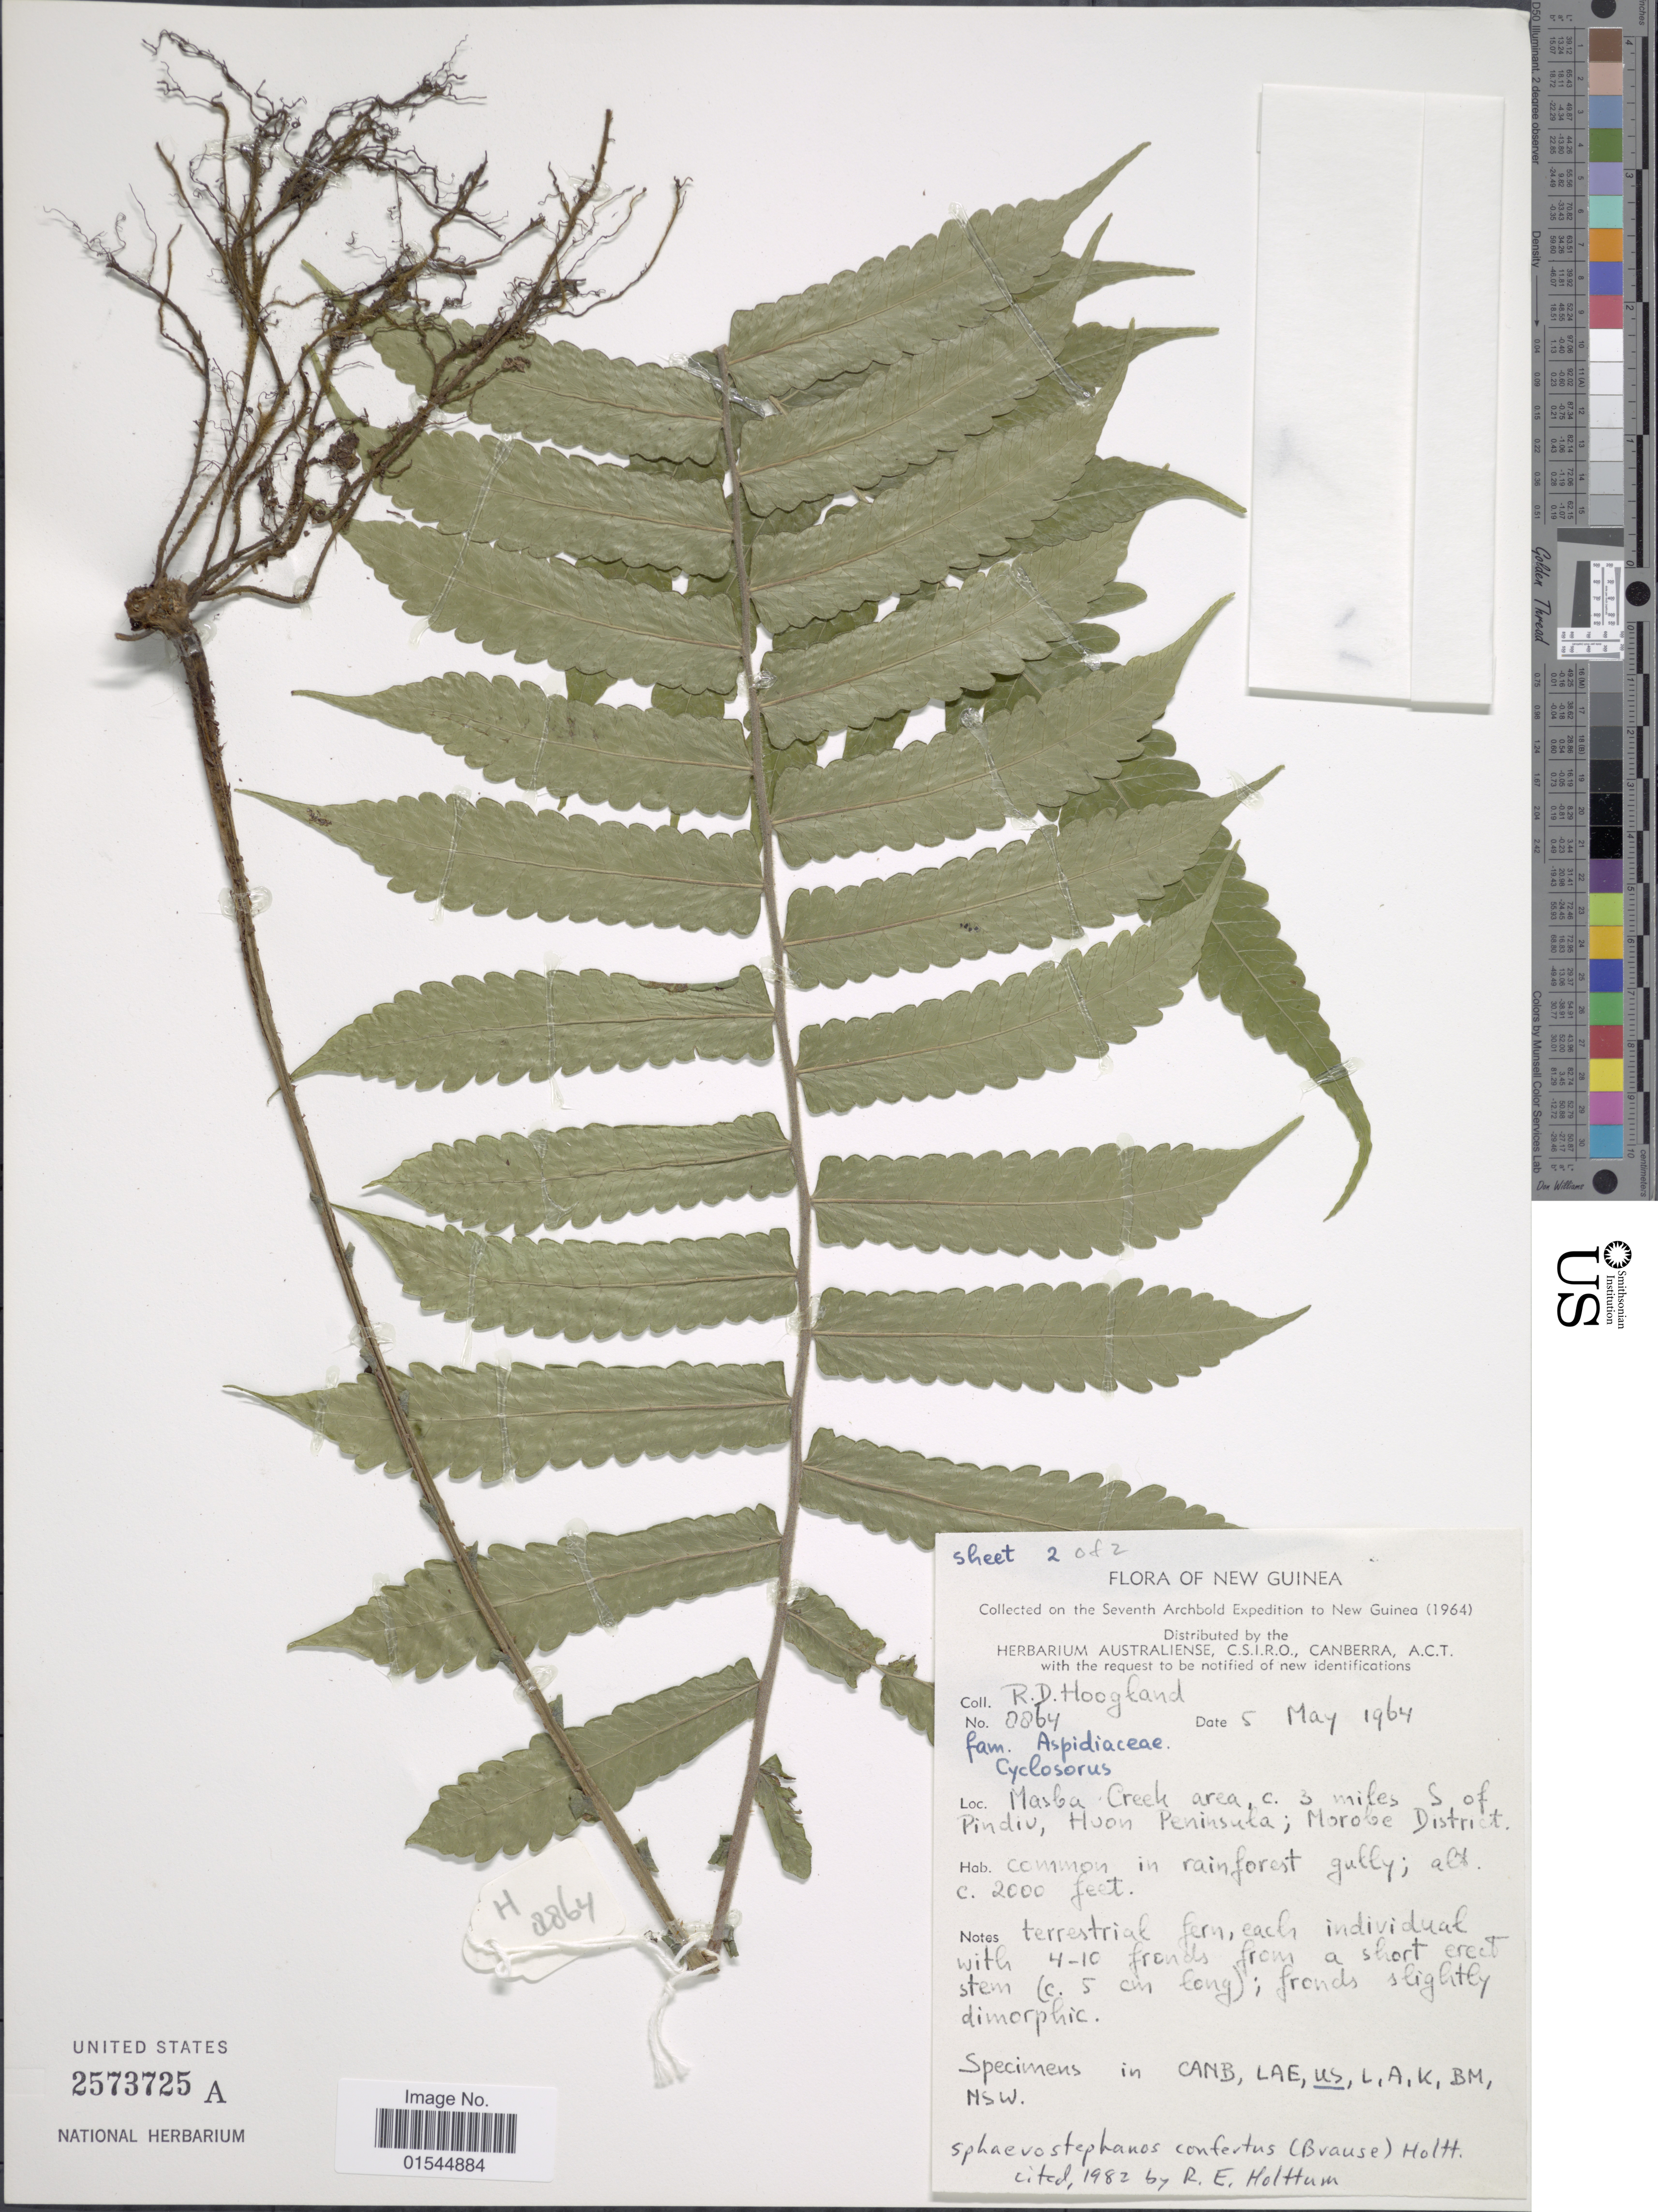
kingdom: Plantae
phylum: Tracheophyta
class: Polypodiopsida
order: Polypodiales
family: Thelypteridaceae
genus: Sphaerostephanos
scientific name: Sphaerostephanos confertus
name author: (Brause) Holttum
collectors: R. D. Hoogland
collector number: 8864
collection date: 1964-05-05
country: Papua New Guinea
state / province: Morobe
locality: New Guinea, Masba Creek area, c. 3 miles S of Pindio, Huon Peninsula; Morobe District [interpreted]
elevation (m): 610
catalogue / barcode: US 2573725A